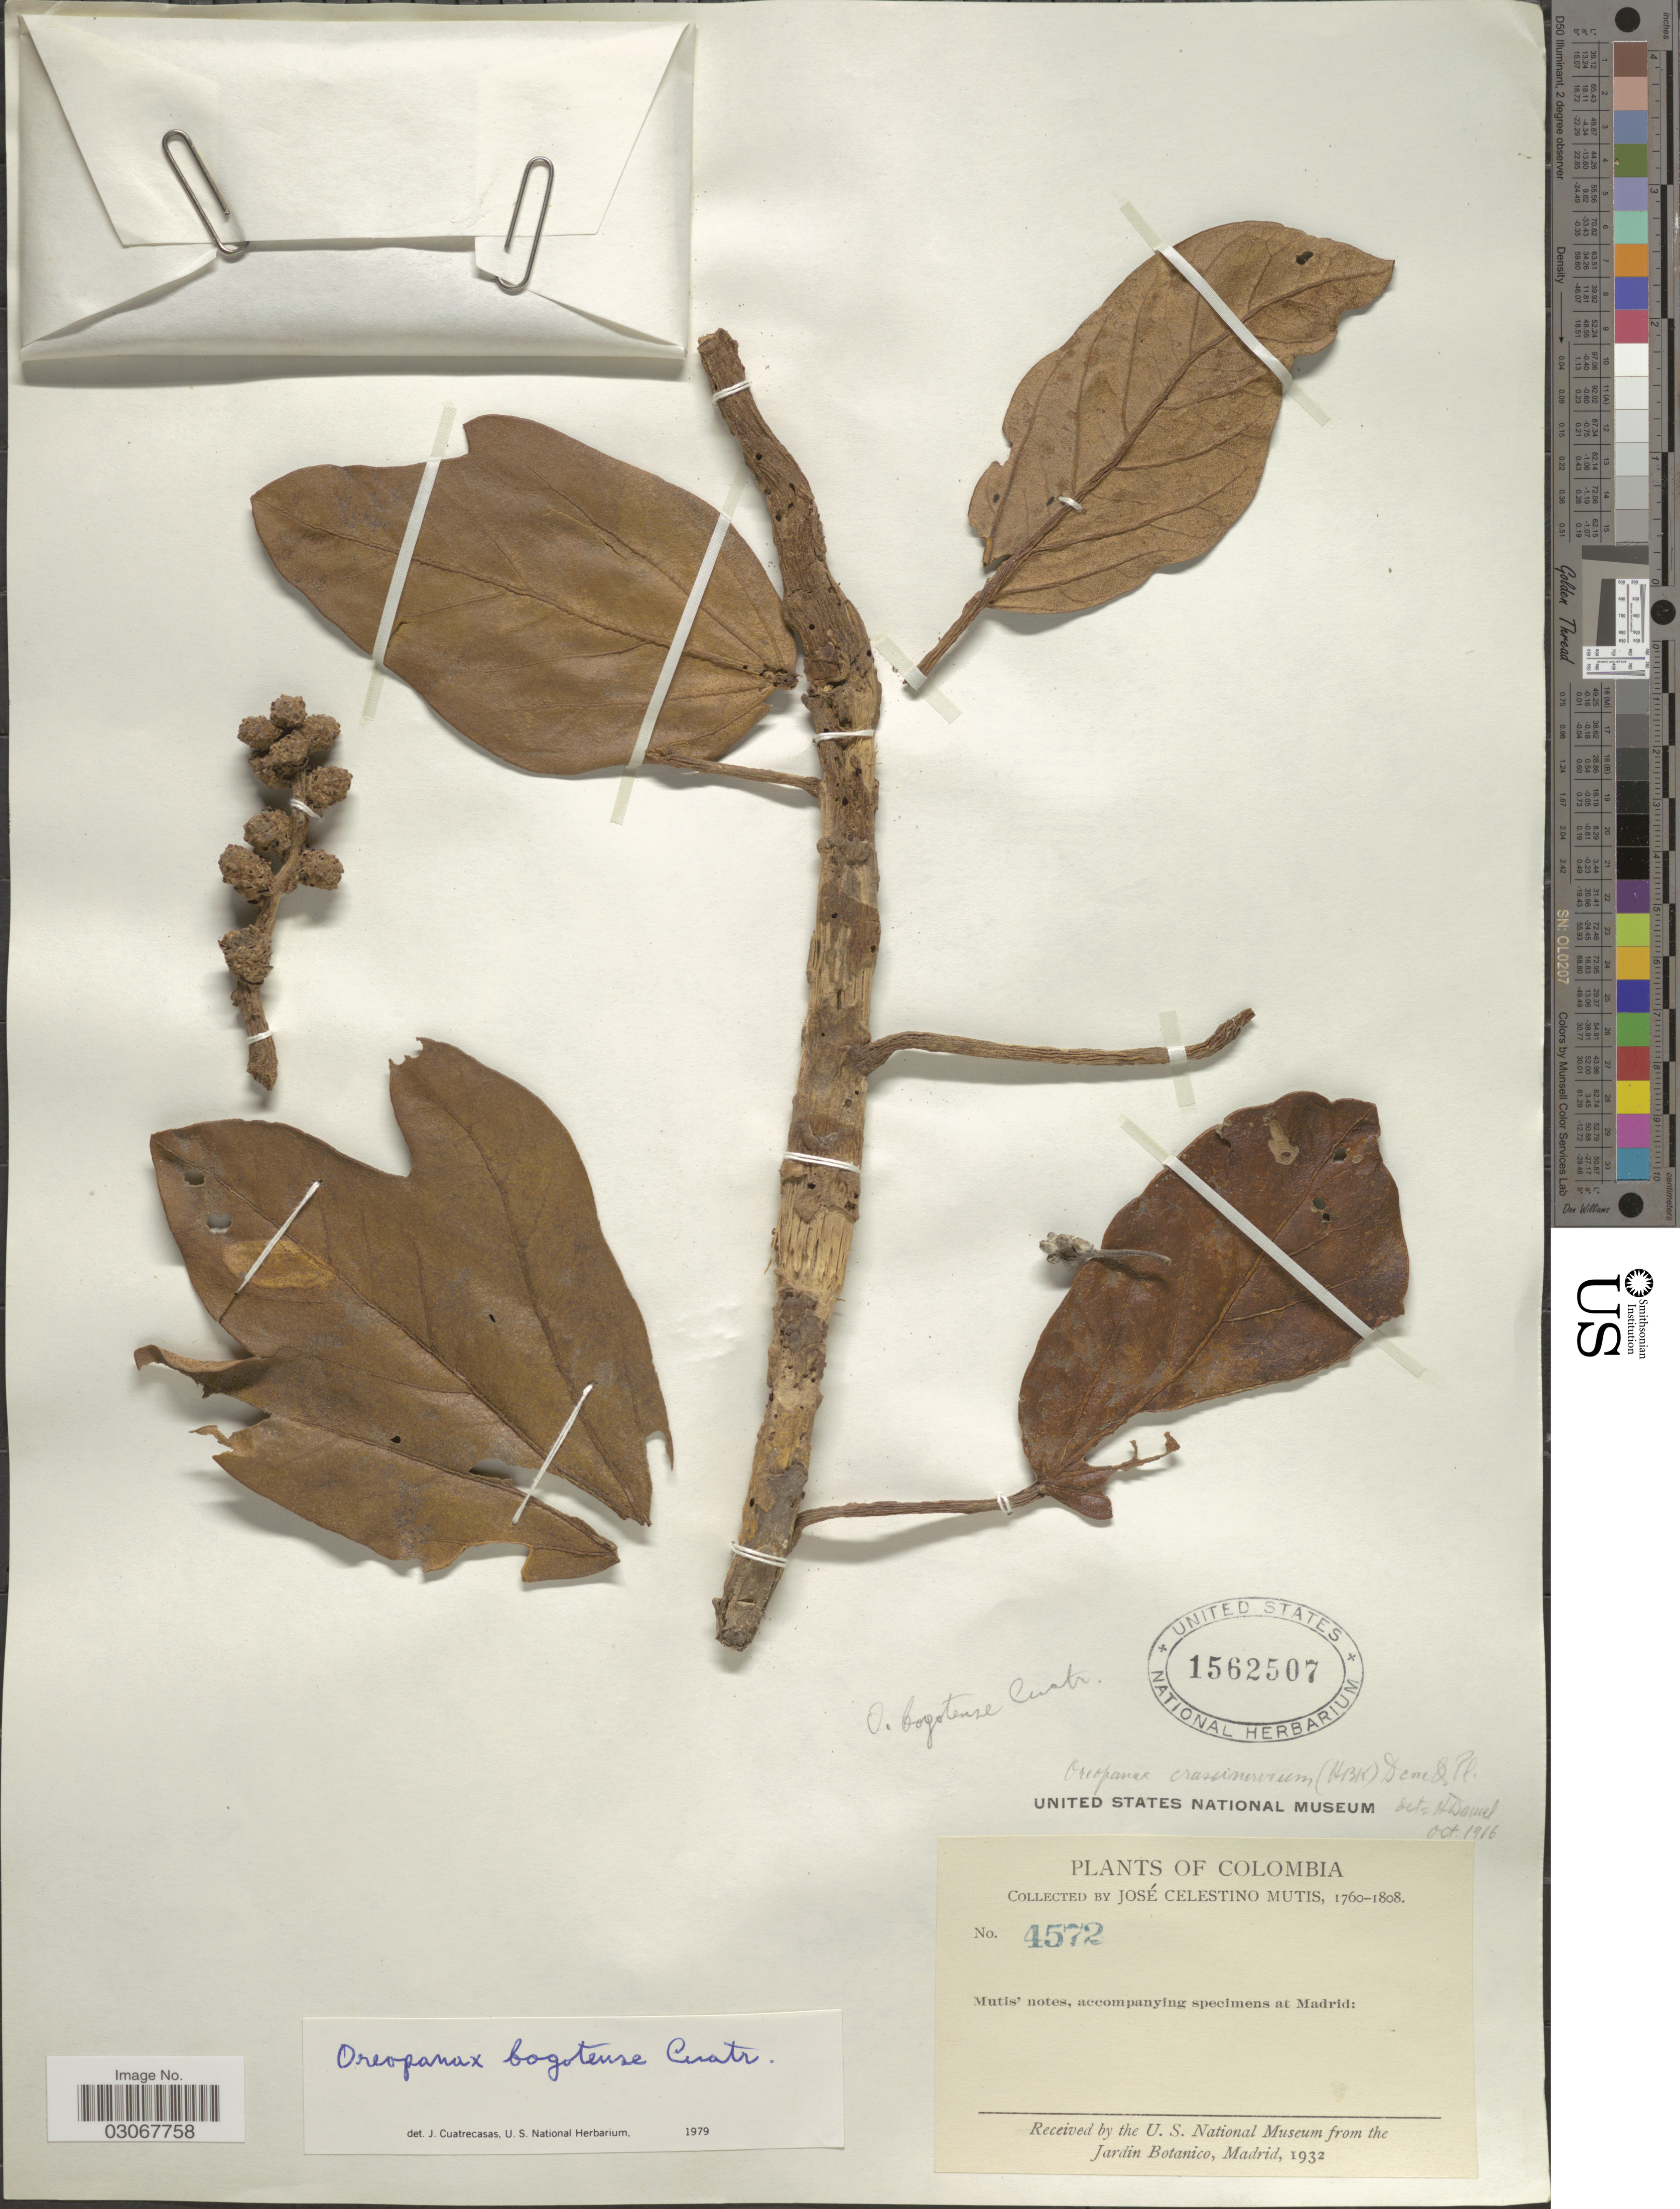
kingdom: Plantae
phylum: Tracheophyta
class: Magnoliopsida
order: Apiales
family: Araliaceae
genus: Oreopanax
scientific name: Oreopanax bogotense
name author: Cuatrec.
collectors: J. C. B. Mutis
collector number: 4572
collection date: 1760/1808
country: Colombia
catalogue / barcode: US 1562507